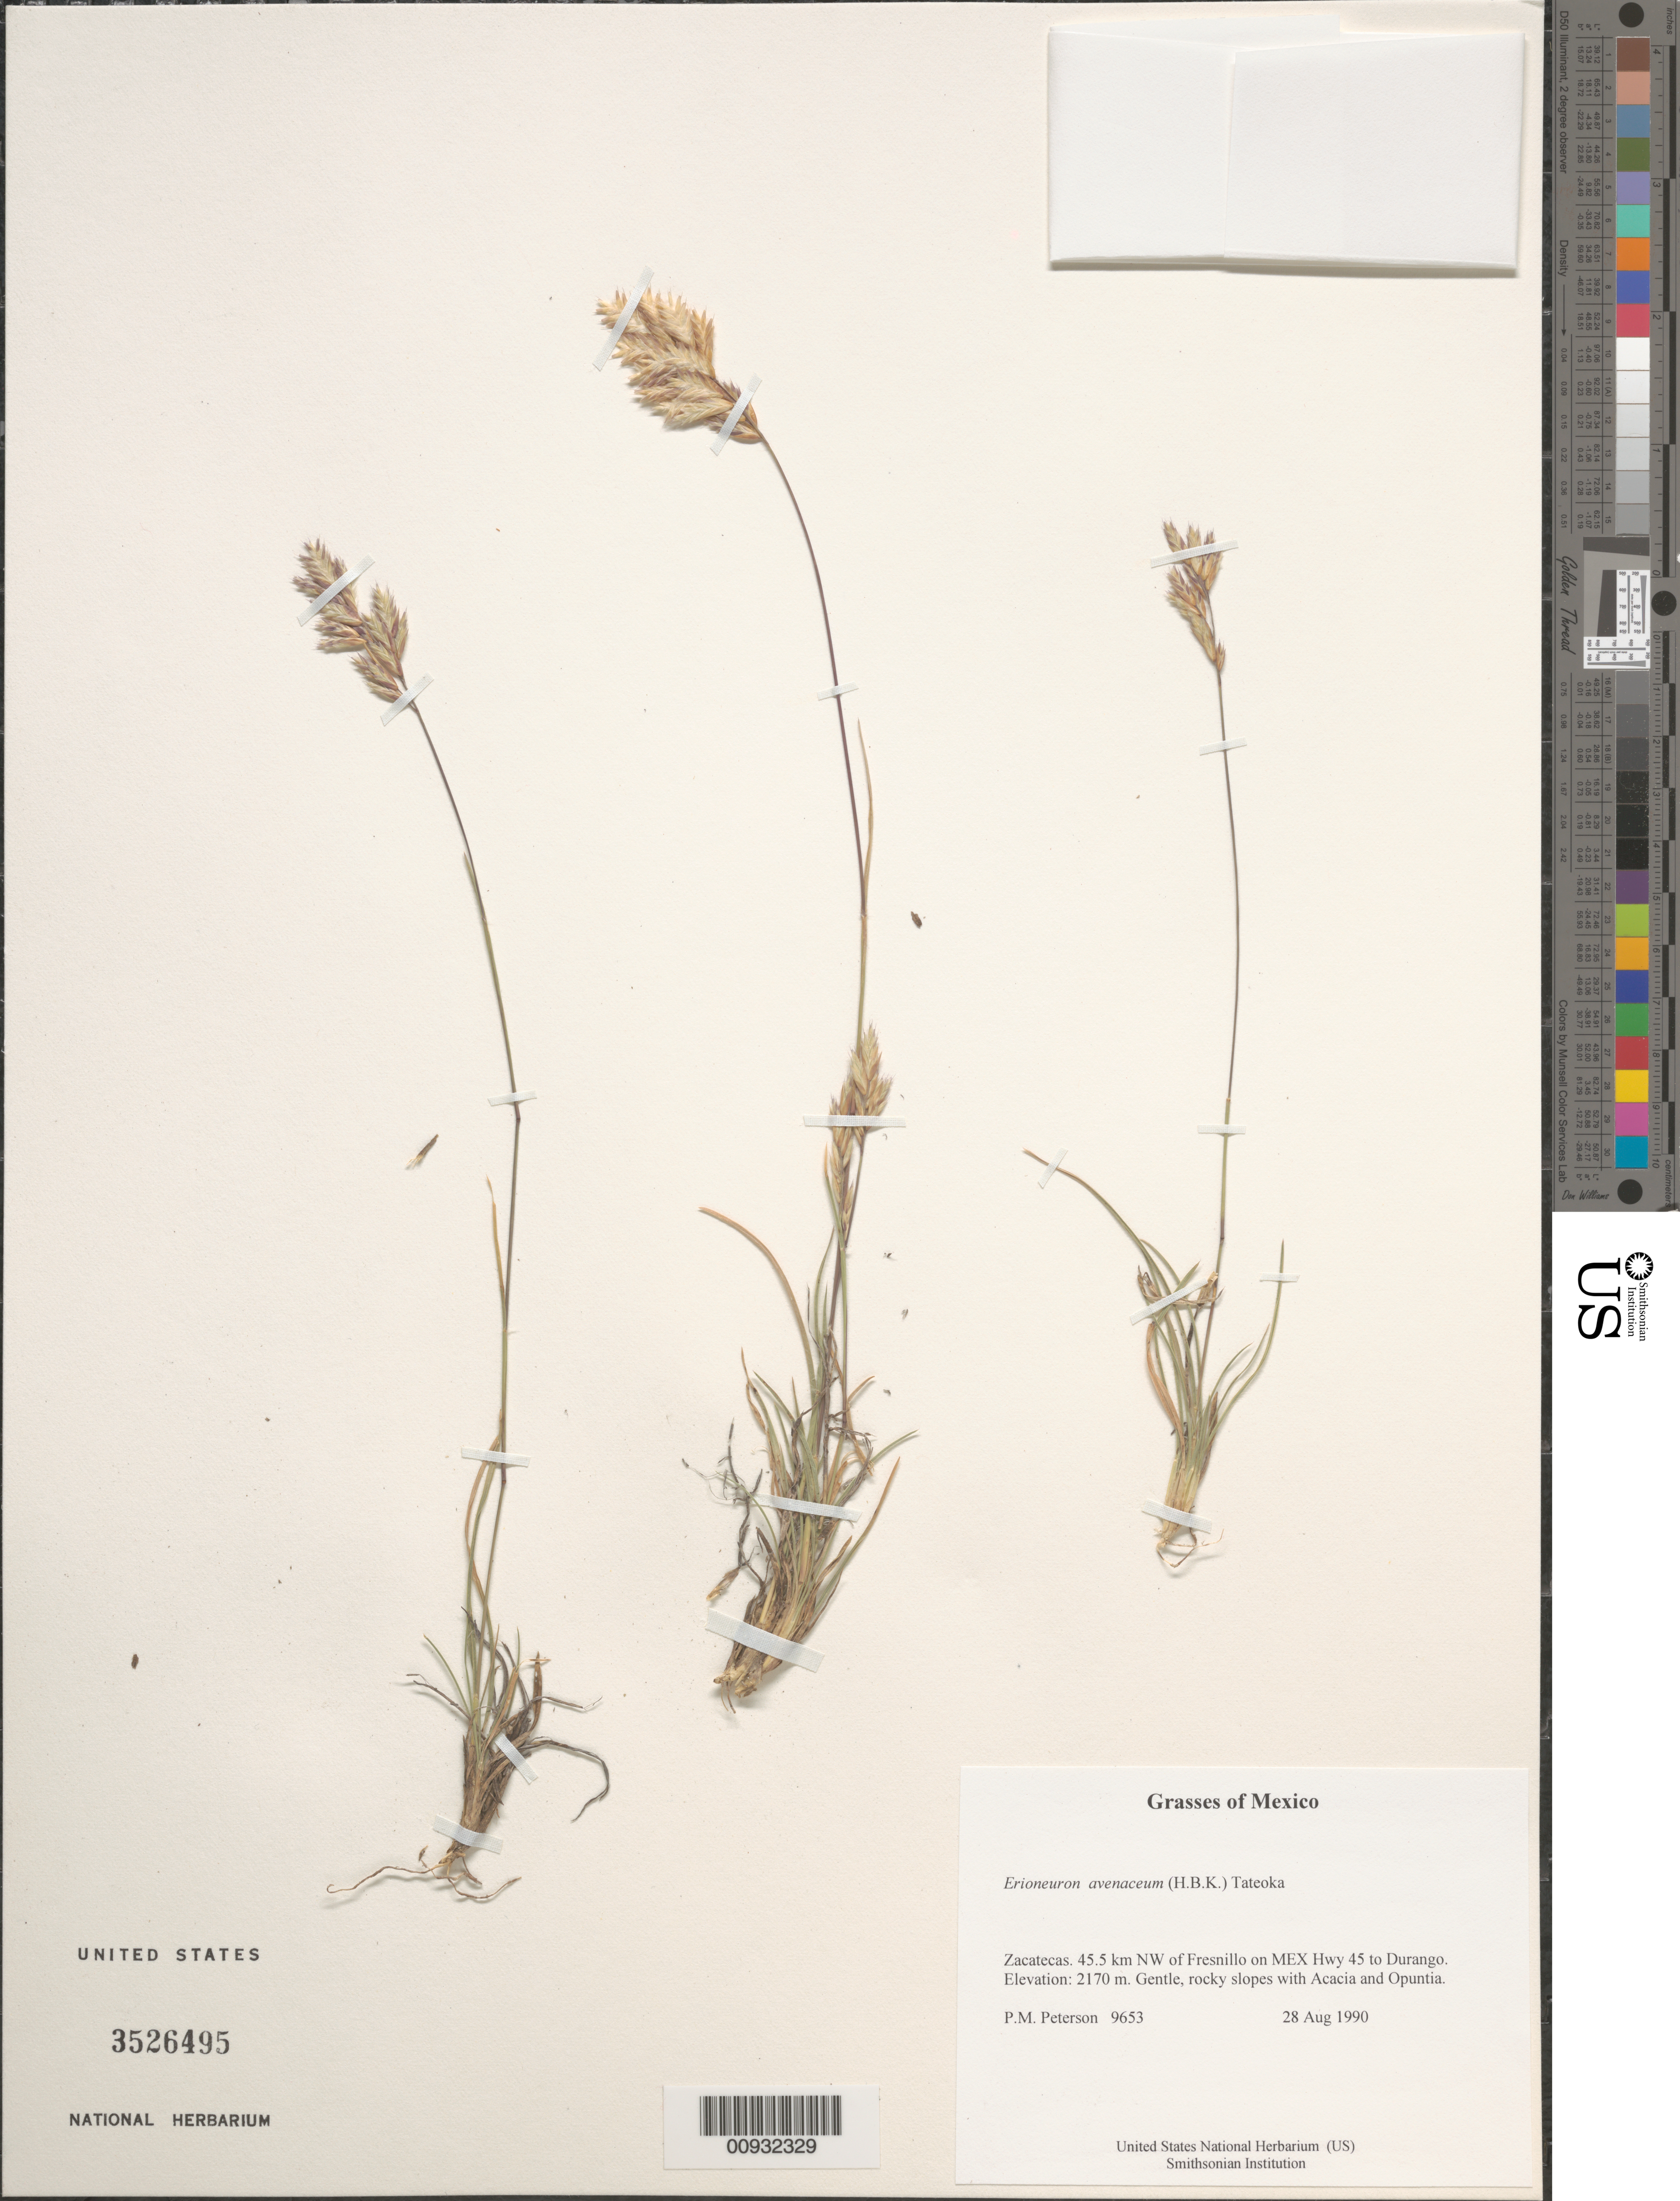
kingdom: Plantae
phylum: Tracheophyta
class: Liliopsida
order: Poales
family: Poaceae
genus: Erioneuron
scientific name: Erioneuron avenaceum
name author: (Kunth) Tateoka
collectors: P. M. Peterson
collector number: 09653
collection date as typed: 28 Aug 1990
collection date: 1990-08-28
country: Mexico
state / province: Zacatecas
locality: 45.5 km NW of Fresnillo on MEX Hwy 45 to Durango.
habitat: Gentle, rocky slopes with Acacia and Opuntia.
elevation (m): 2170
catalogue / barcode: US 3526495